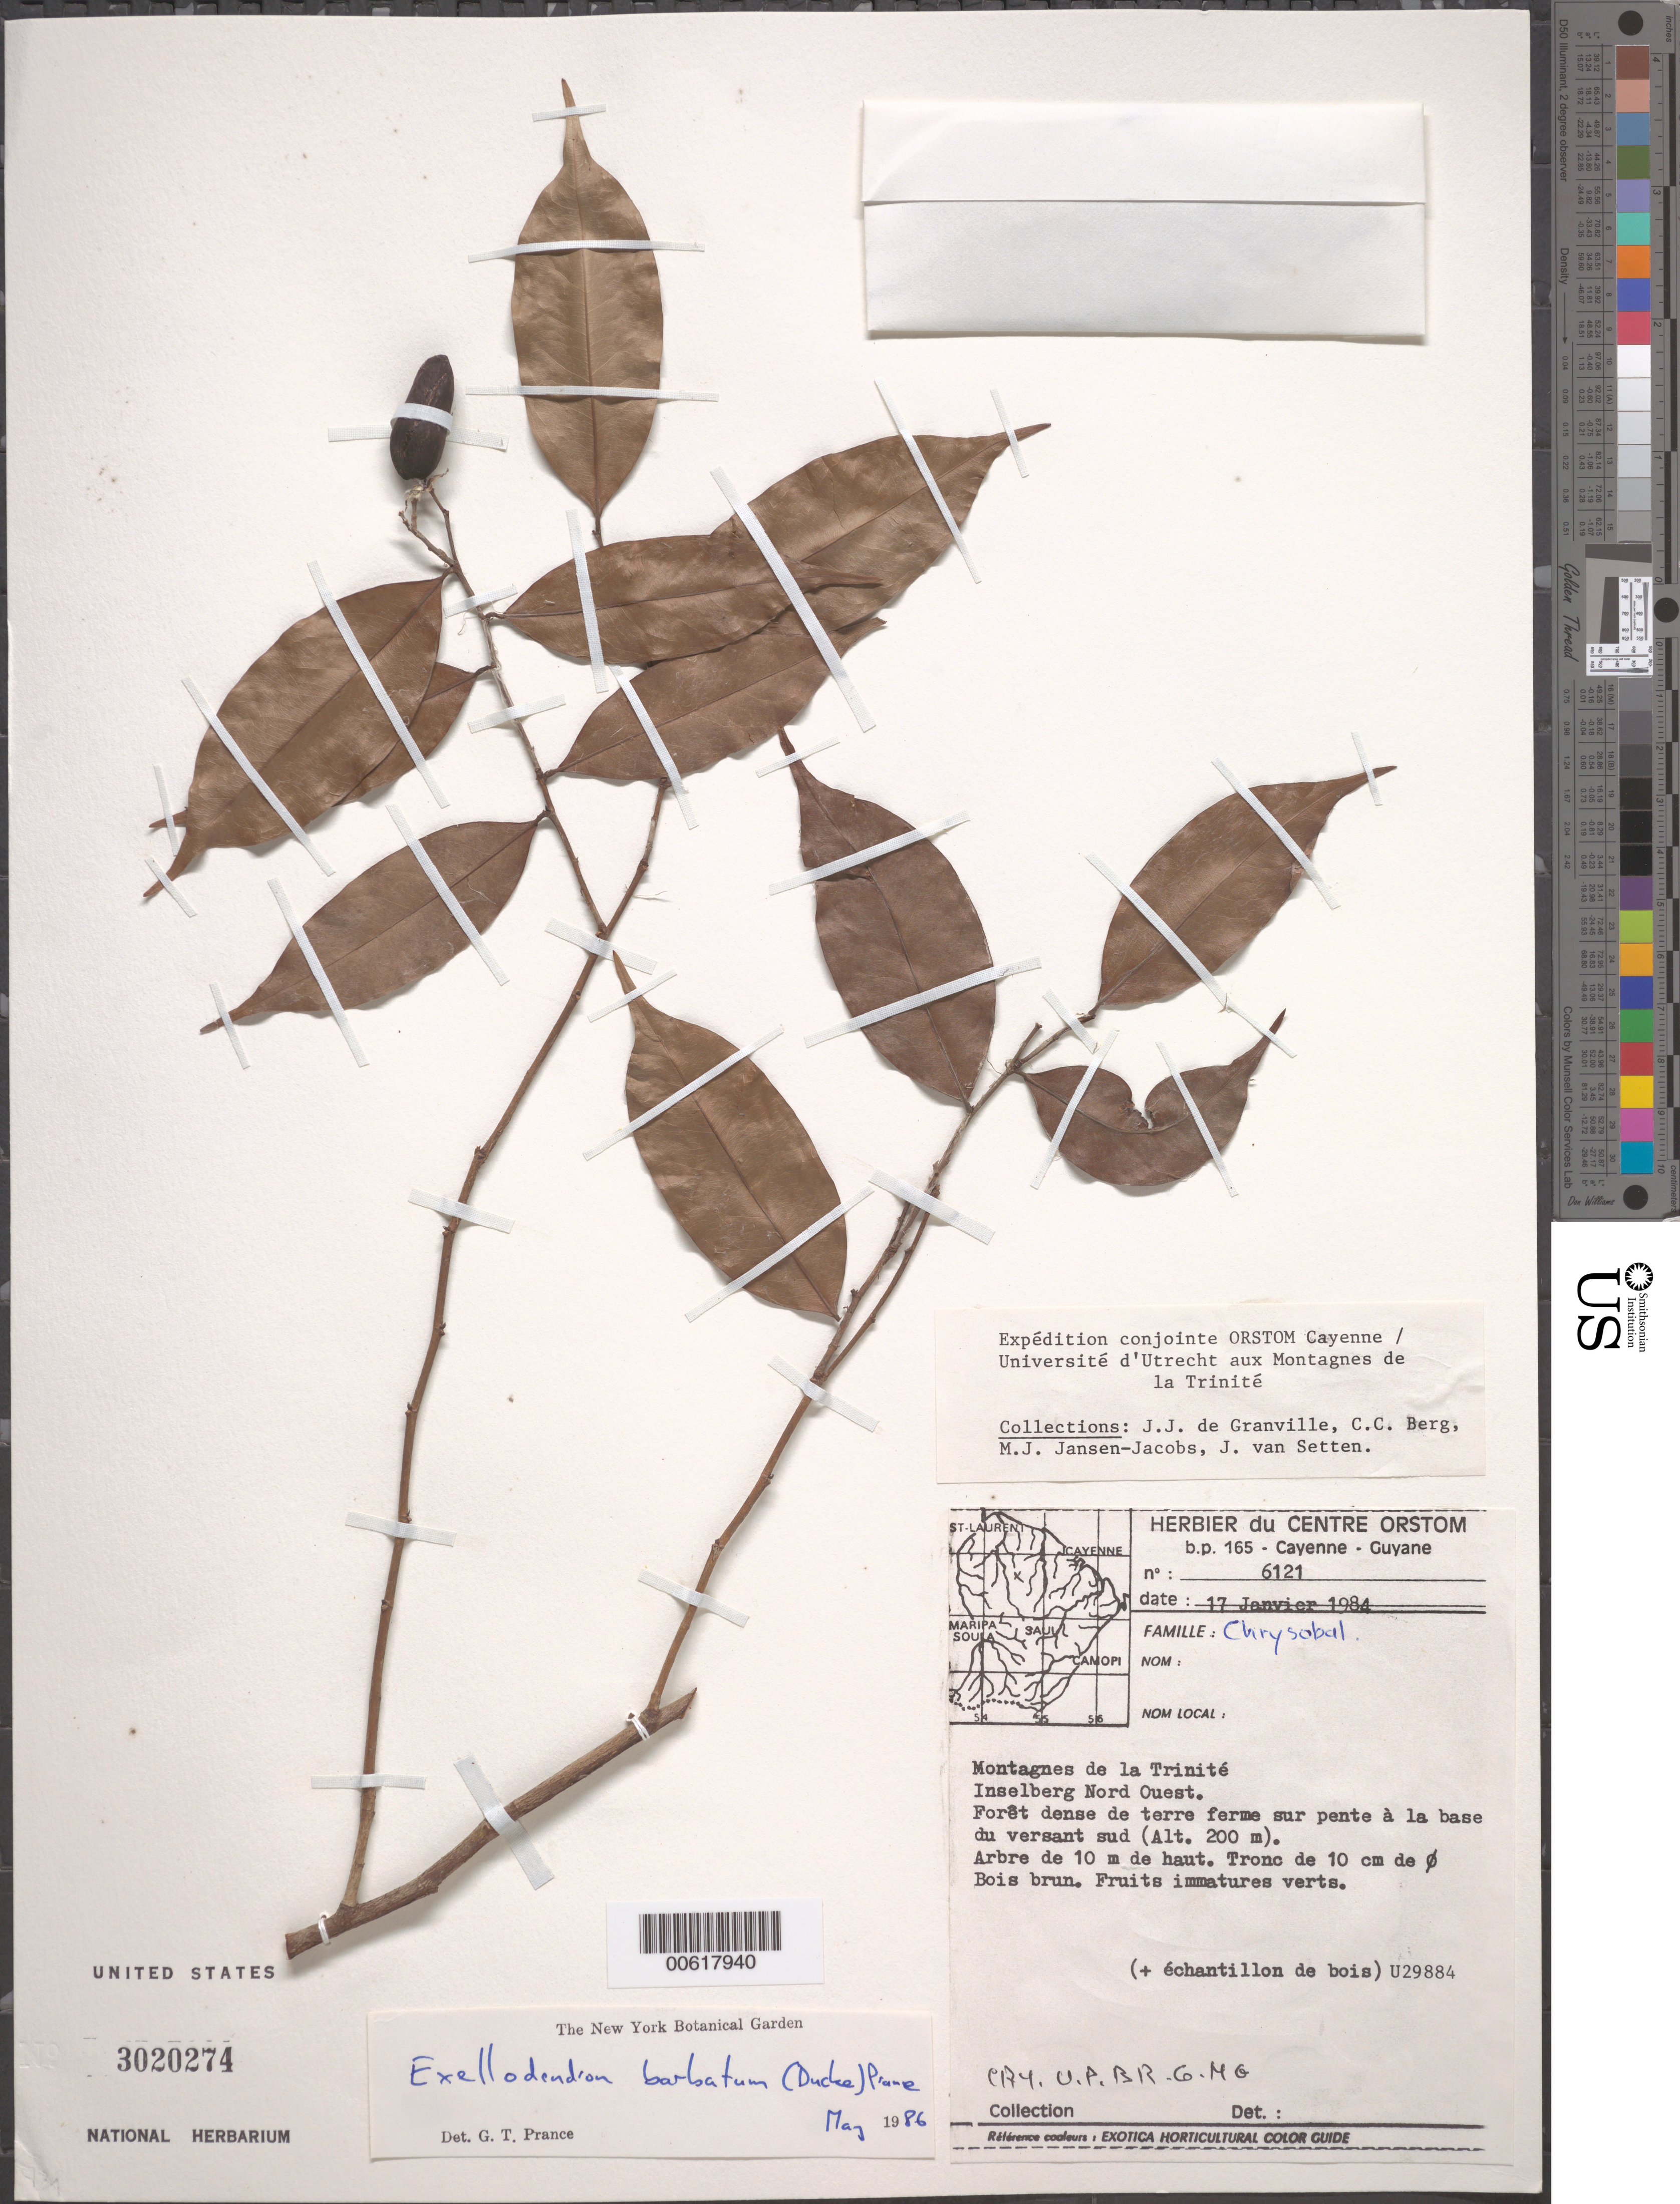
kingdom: Plantae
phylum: Tracheophyta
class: Magnoliopsida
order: Malpighiales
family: Chrysobalanaceae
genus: Exellodendron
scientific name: Exellodendron barbatum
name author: (Ducke) Prance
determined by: Prance, G. T.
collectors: J.-J. de Granville, C. C. Berg, M. J. Jansen-Jacobs & J. van Setten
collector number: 6121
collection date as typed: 17-Jan-84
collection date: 1984-01-17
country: French Guiana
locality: Montagnes de la Trinité, inselberg NW, E of Mana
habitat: Forêt dense de terre ferme sur pente a la base du versant sud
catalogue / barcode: US 3020274